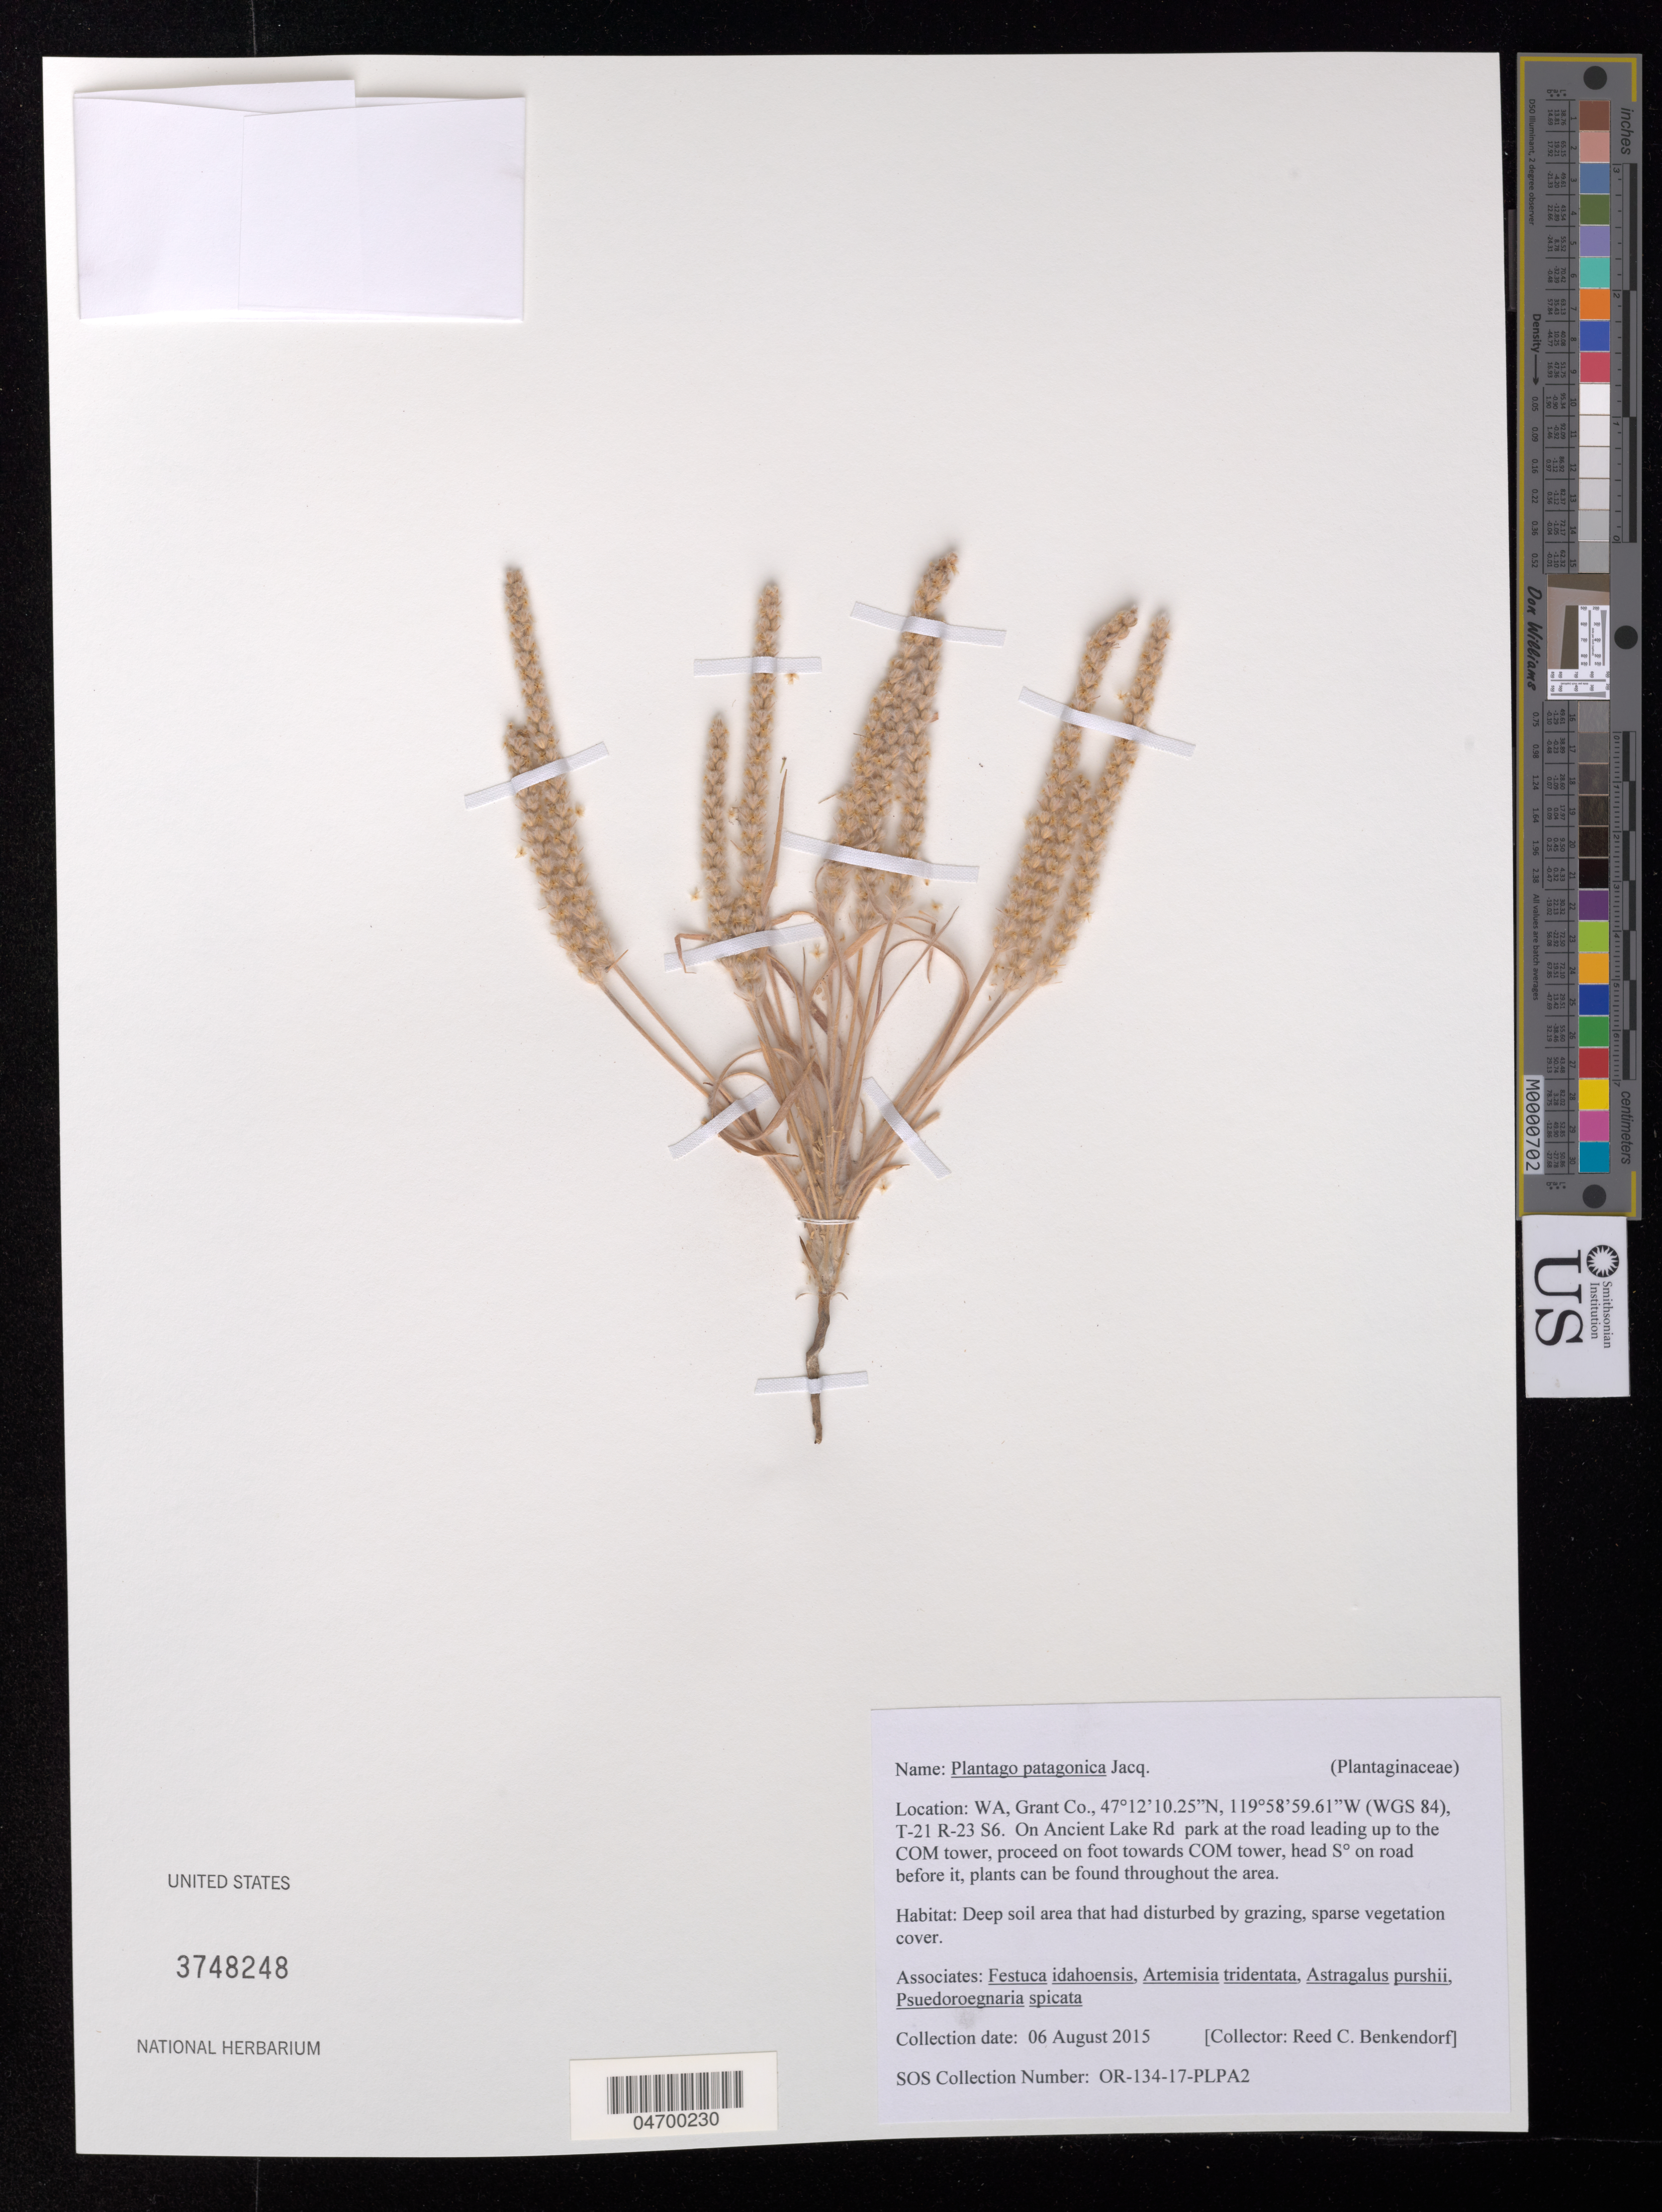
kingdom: Plantae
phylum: Tracheophyta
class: Magnoliopsida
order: Lamiales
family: Plantaginaceae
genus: Plantago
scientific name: Plantago patagonica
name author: Jacq.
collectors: R. Benkendorf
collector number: OR-134-17-PLPA2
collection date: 2015-08-06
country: United States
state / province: Washington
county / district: Grant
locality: WA, Grant Co., (WGS 84), T-21 R-23 S6. On Ancient Lake Rd park at the road lleading up to the COM tower, proceed on foot towards COM tower, head Sº on road before it.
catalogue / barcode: US 3748248